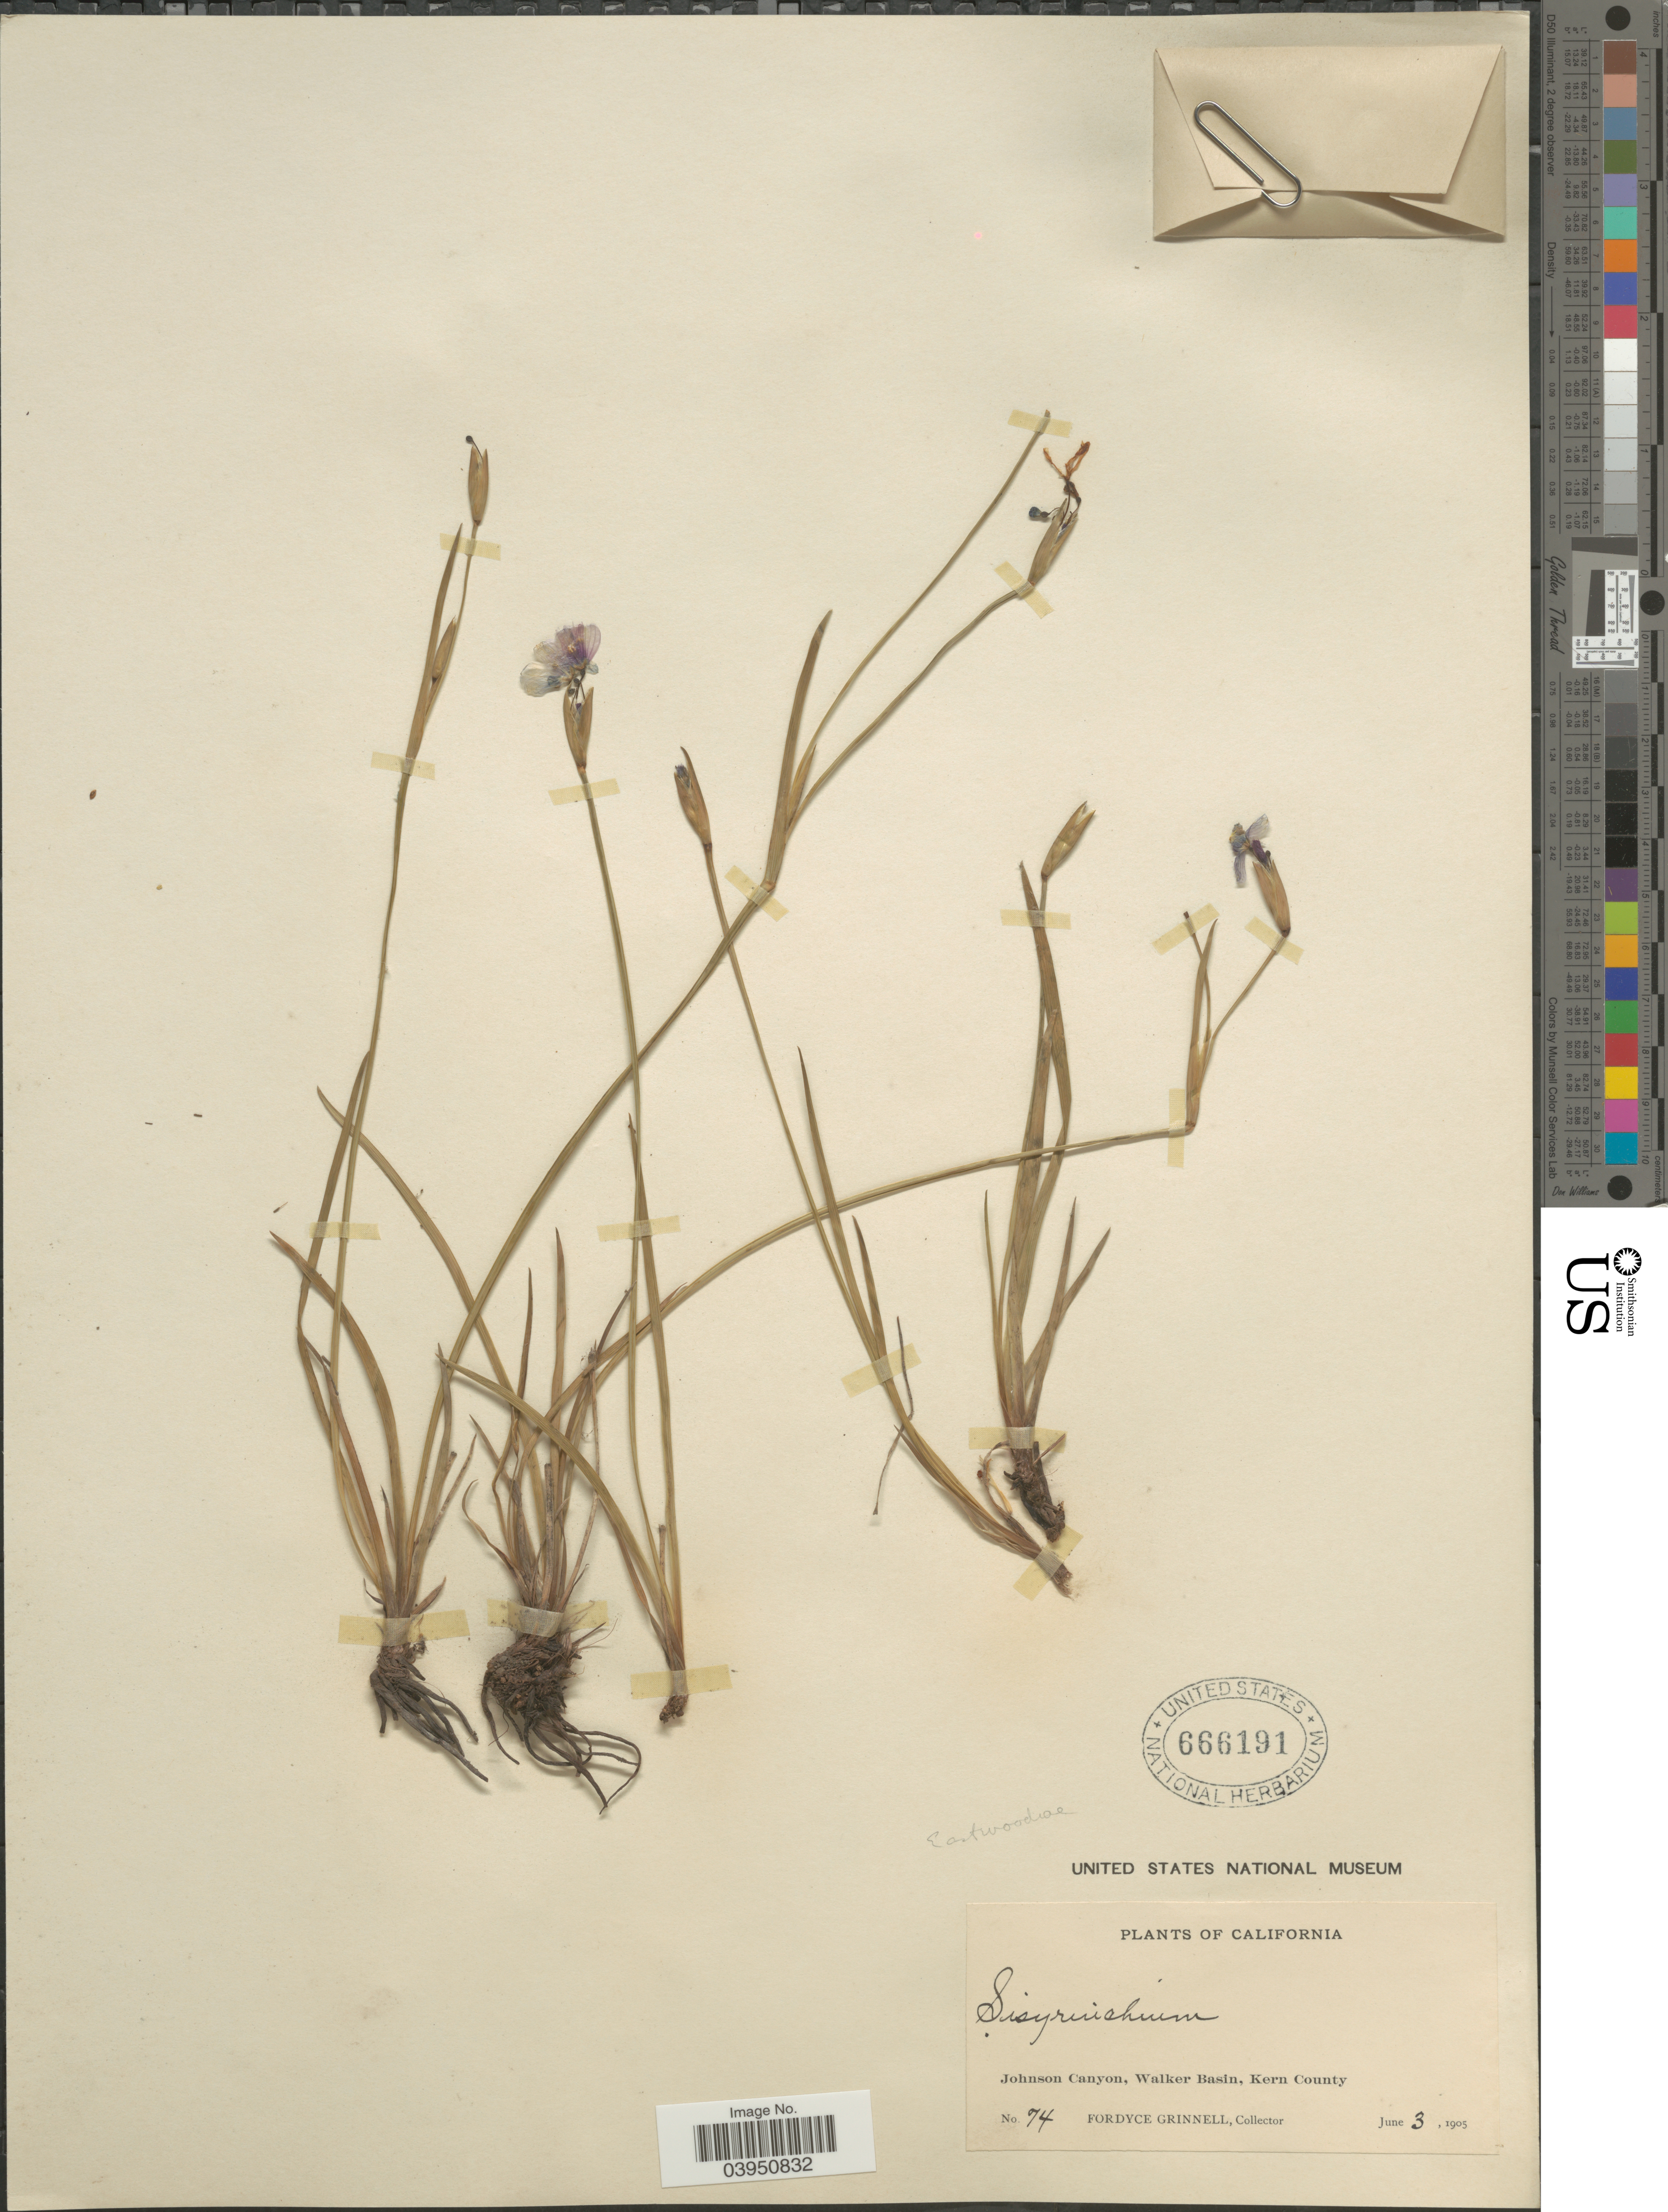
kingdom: Plantae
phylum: Tracheophyta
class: Liliopsida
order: Asparagales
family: Iridaceae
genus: Sisyrinchium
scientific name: Sisyrinchium eastwoodiae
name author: E.P. Bicknell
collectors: F. Grinnell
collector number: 74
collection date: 1905-06-03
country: United States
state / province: California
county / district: Kern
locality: Johnson Canyon, Walker Basin, Kern County.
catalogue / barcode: US 666191